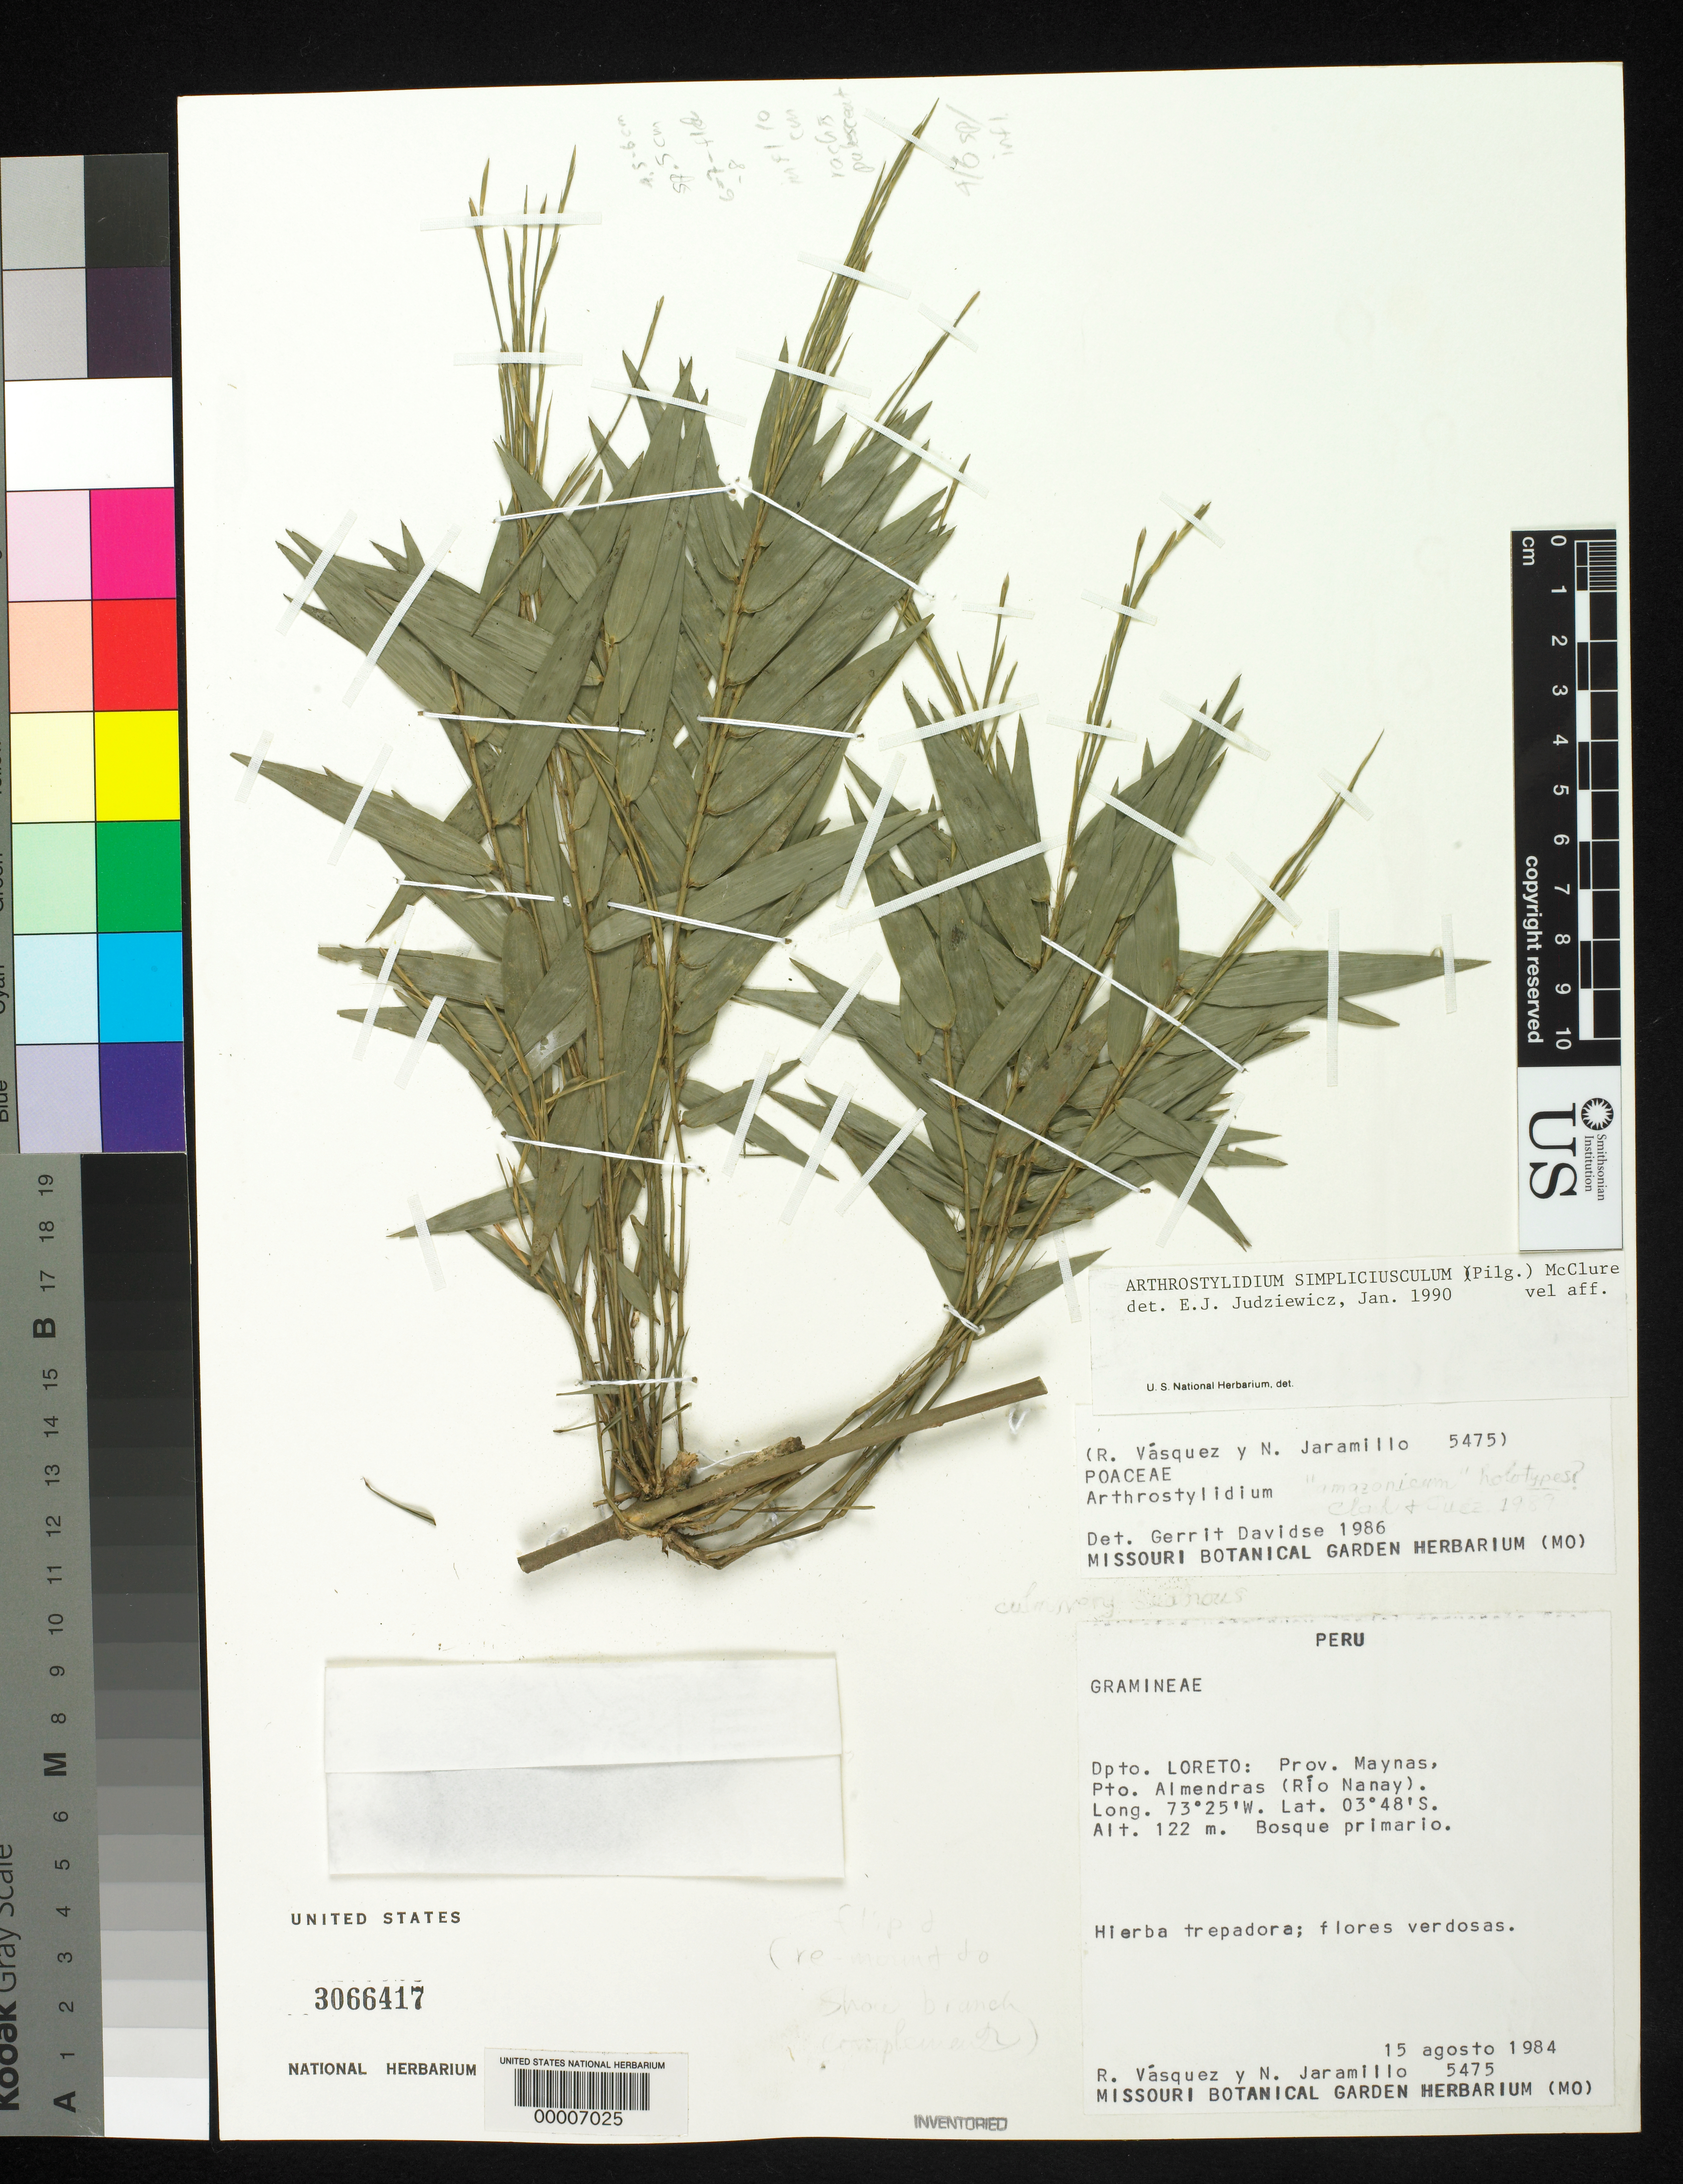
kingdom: Plantae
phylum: Tracheophyta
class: Liliopsida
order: Poales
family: Poaceae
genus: Arthrostylidium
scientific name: Arthrostylidium simpliciusculum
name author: (Pilg.) McClure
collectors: R. Vasquez & N. Jaramillo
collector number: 5475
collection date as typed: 15 Aug 1984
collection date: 1984-08-15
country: Peru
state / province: Loreto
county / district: Maynas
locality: Pto. almendras (rio nanay)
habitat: Primary forest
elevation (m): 122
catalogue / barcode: US 3066417